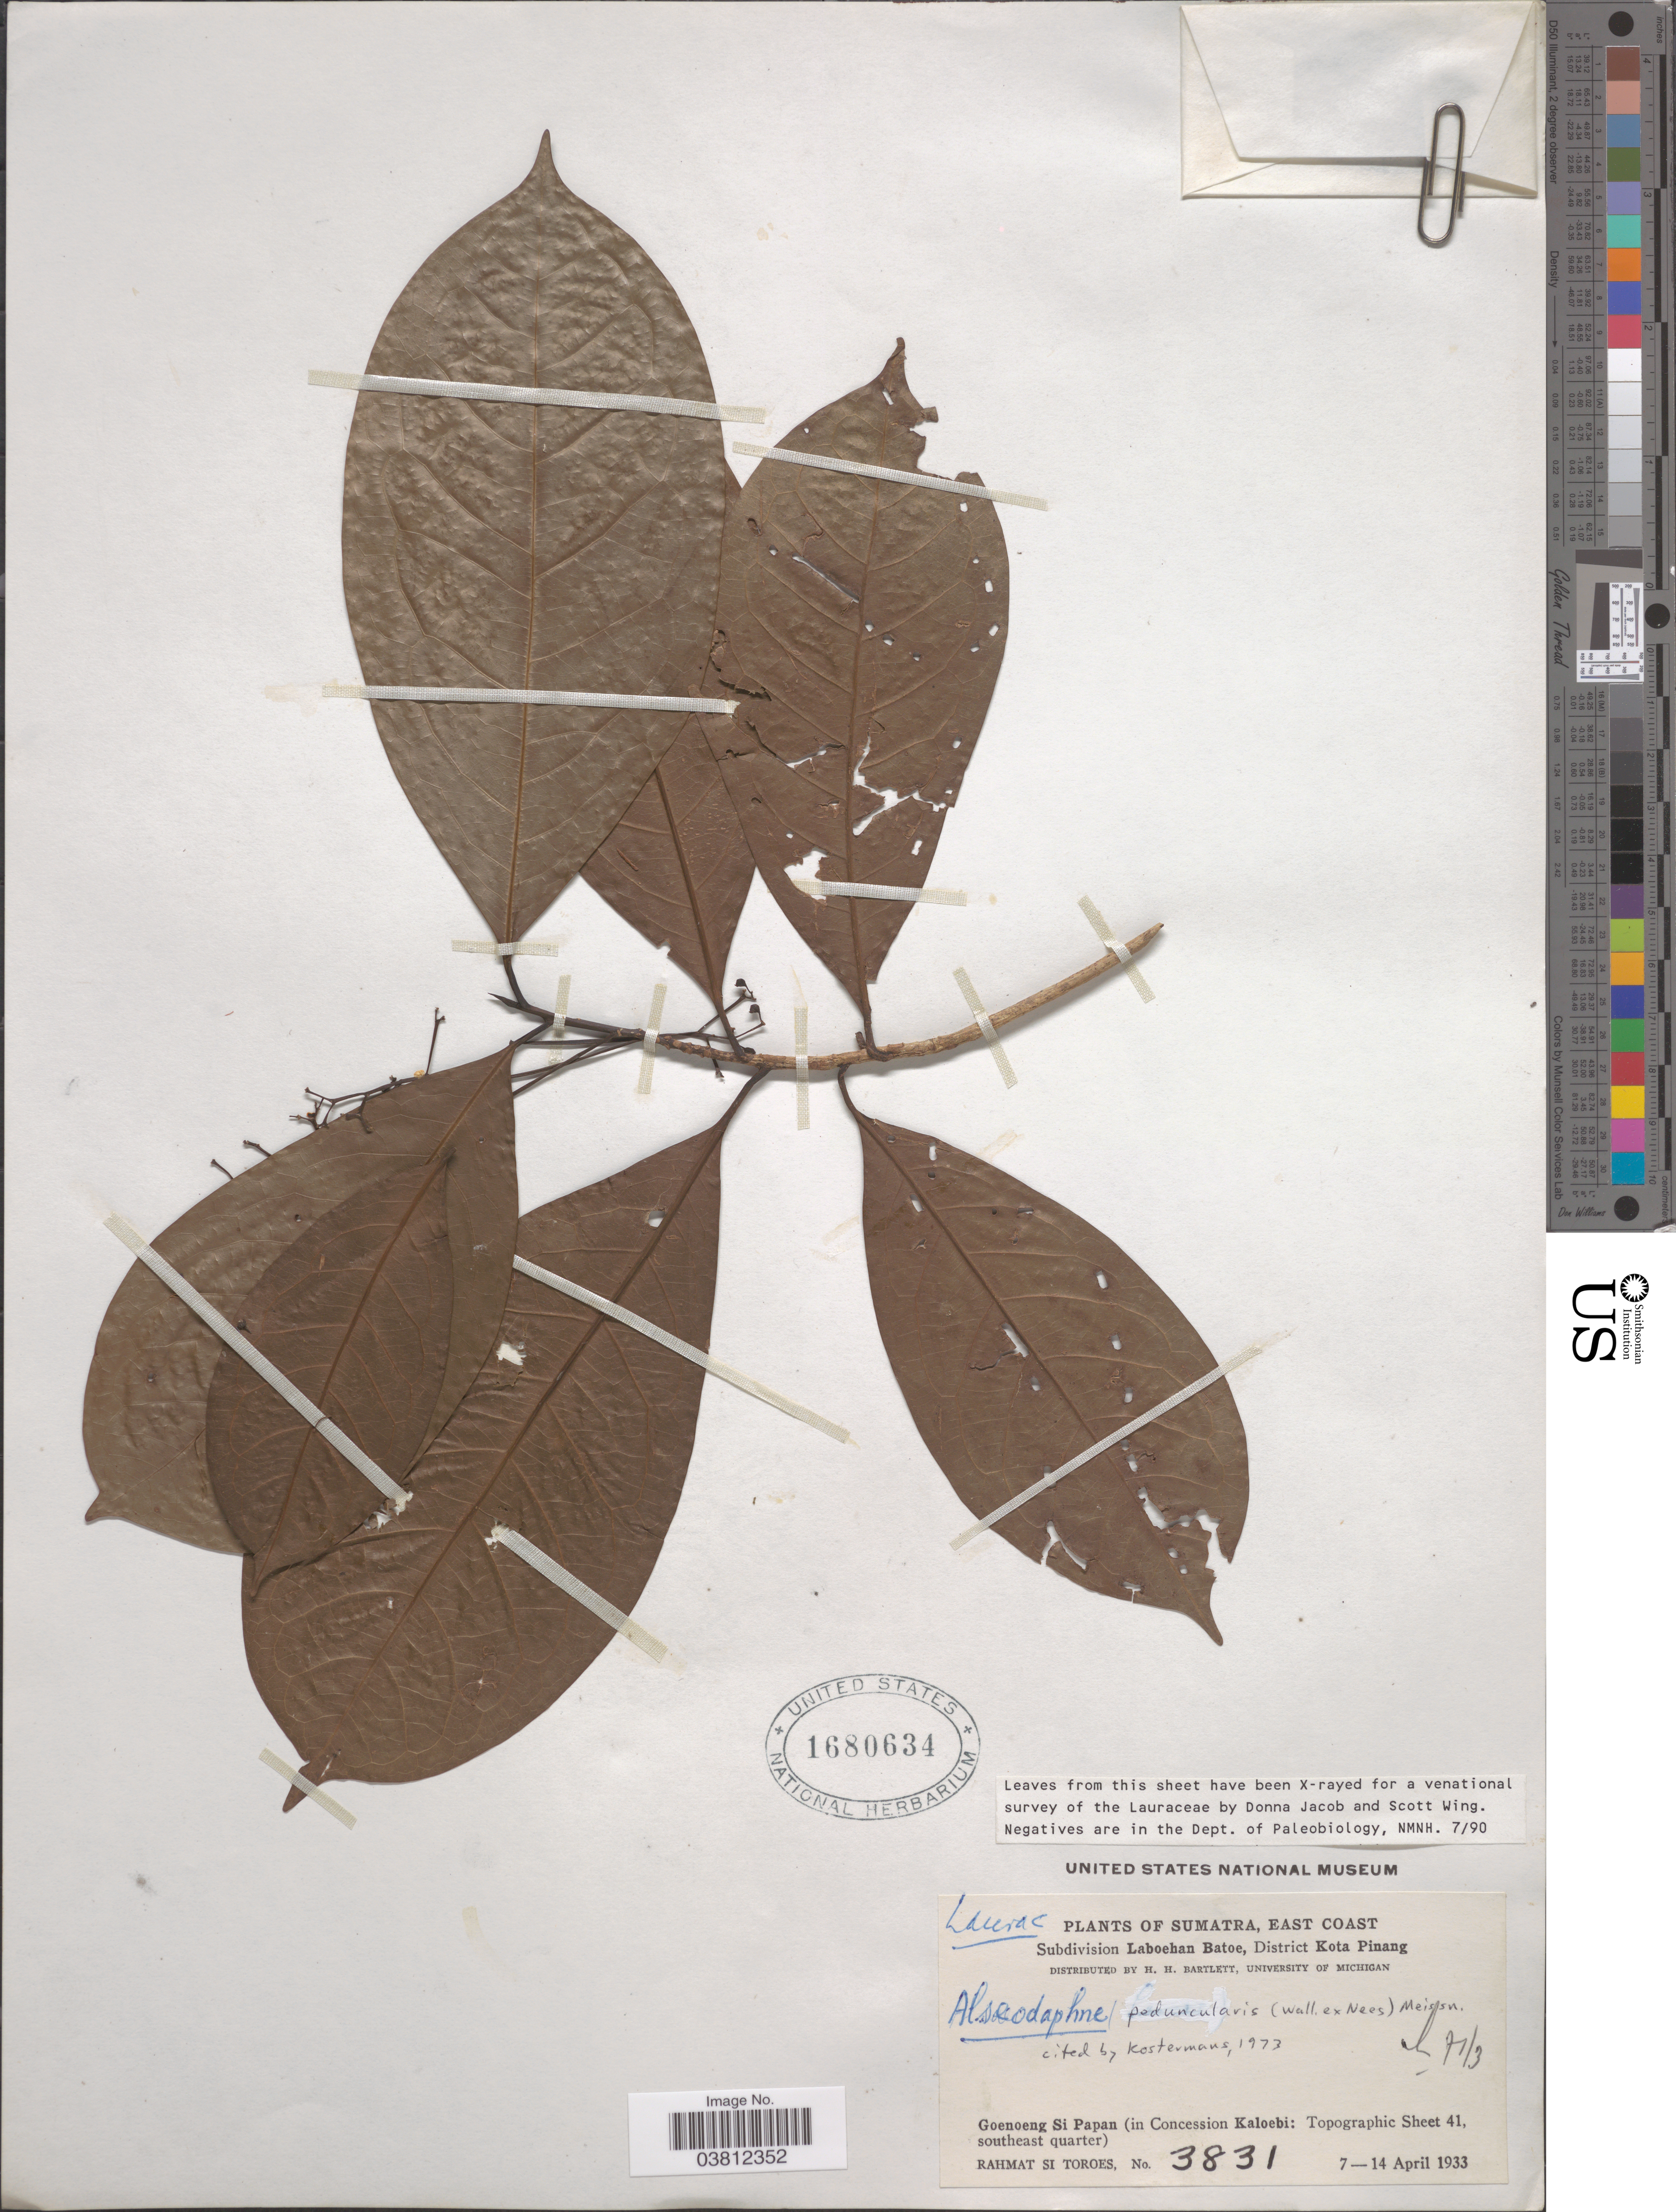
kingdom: Plantae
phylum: Tracheophyta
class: Magnoliopsida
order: Laurales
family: Lauraceae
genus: Alseodaphne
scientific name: Alseodaphne peduncularis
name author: (Wall. & Nees) Meisn.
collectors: Rahmat Si Boeea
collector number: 3831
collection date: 1933-04-07/1933-04-14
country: Indonesia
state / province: Sumatra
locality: East Coast. Subdivision Laboehan Batoe, District Kota Pinang. Goenoeng Si Papan (in Concession Kaloebi: Topographic Sheet 41, southeast quarter).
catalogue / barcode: US 1680634